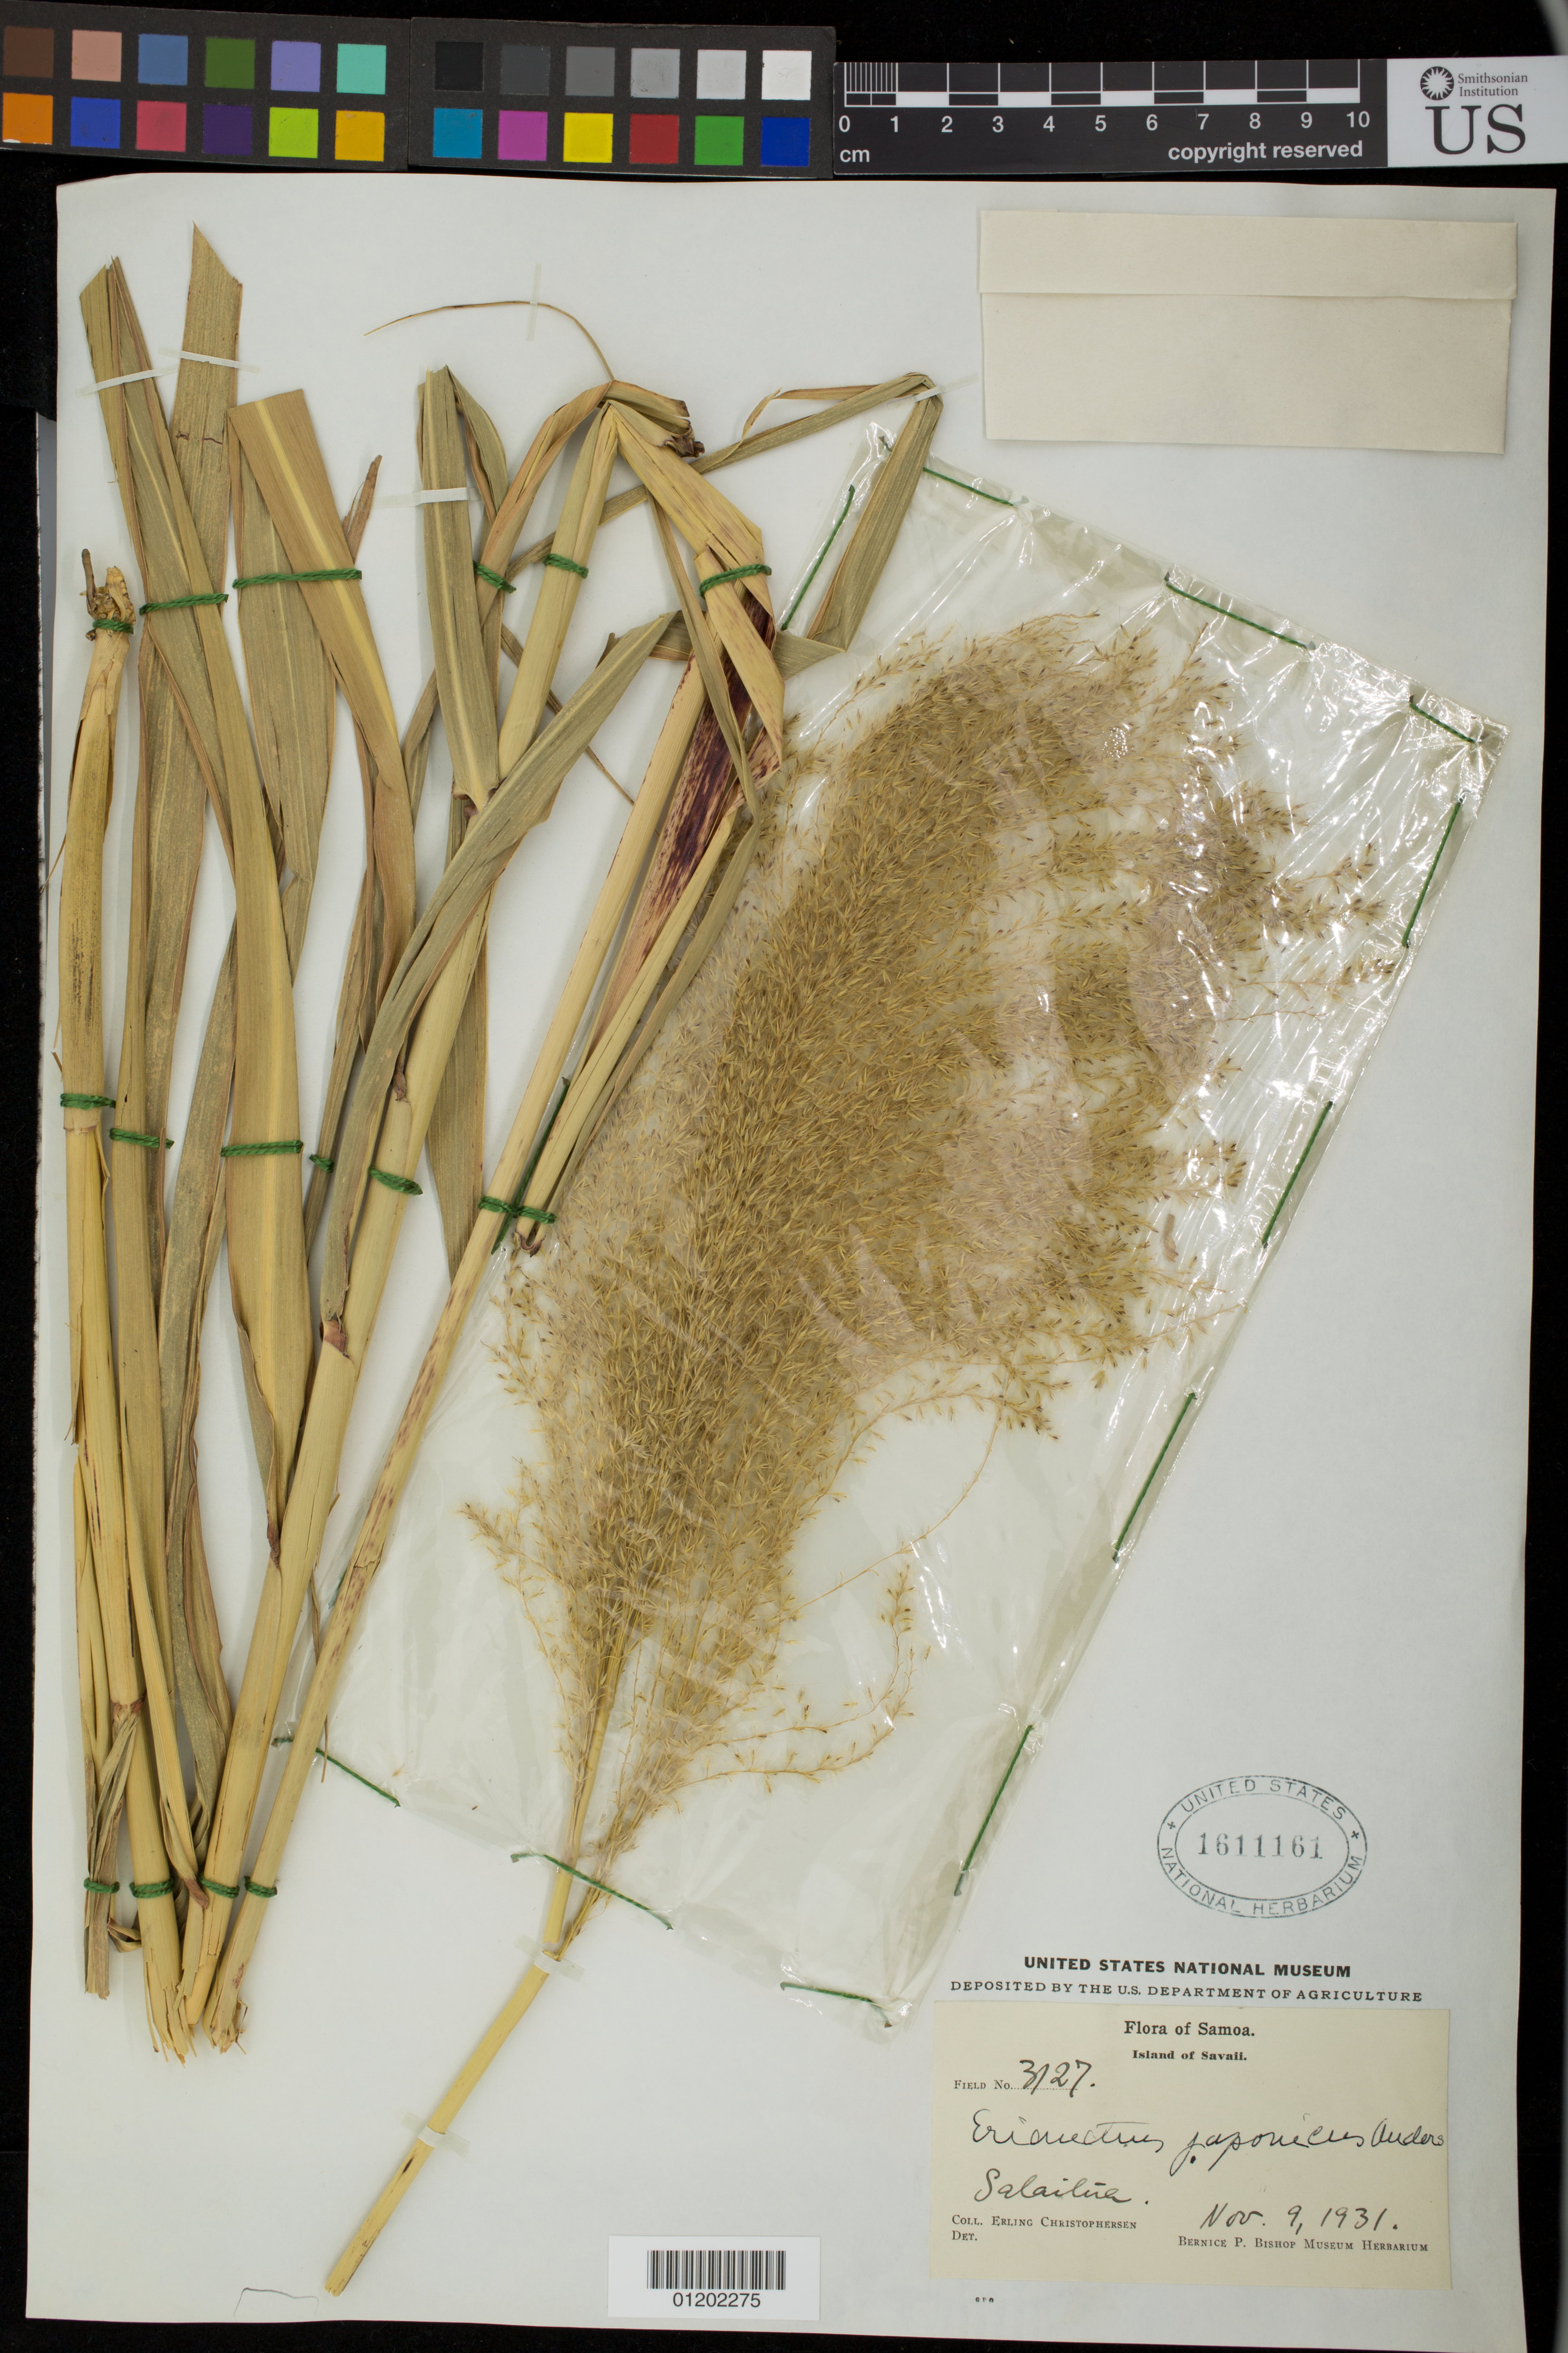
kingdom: Plantae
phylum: Tracheophyta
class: Liliopsida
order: Poales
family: Poaceae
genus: Miscanthus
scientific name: Miscanthus sinensis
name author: Andersson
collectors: E. Christophersen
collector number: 3127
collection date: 1931-11-09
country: Samoa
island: Savai'i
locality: Salailua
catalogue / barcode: US 1611161